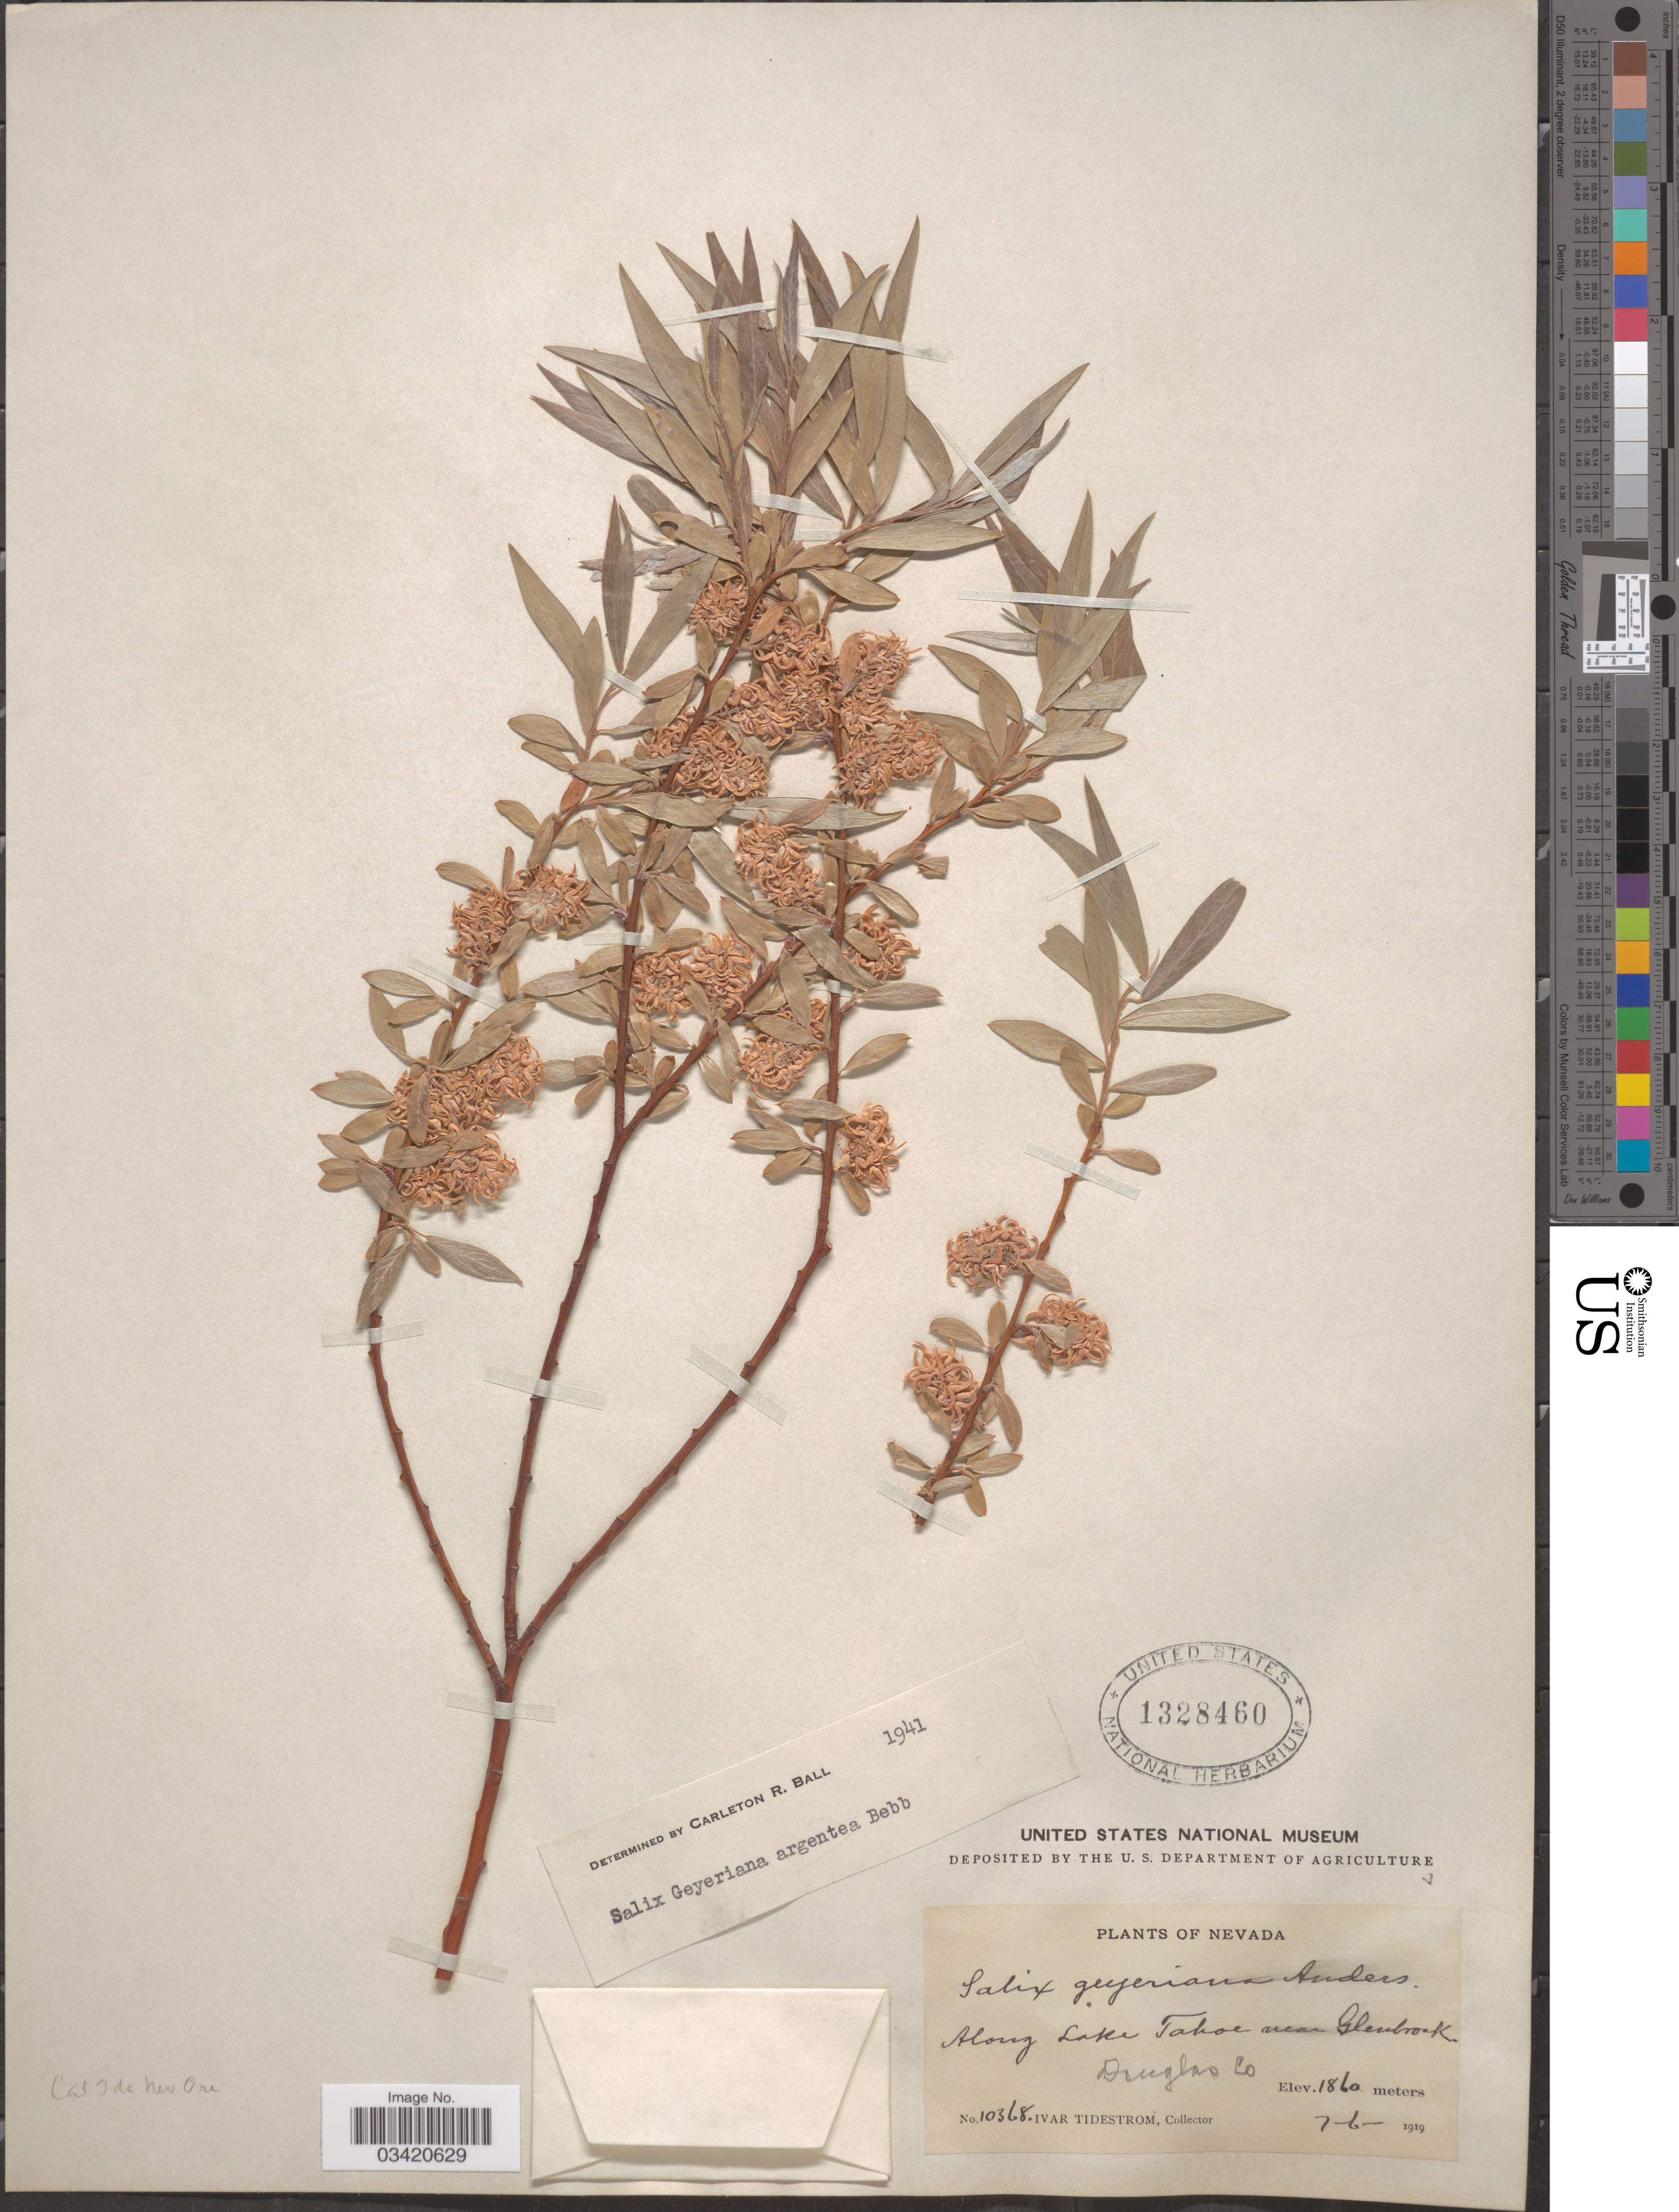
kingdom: Plantae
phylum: Tracheophyta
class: Magnoliopsida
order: Malpighiales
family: Salicaceae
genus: Salix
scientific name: Salix geyeriana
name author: Andersson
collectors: I. F. Tidestrom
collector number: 10368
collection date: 1919-07-06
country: United States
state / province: Nevada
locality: Along Lake Tahoe near Glenbrook. Douglas Co.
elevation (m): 1860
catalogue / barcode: US 1328460